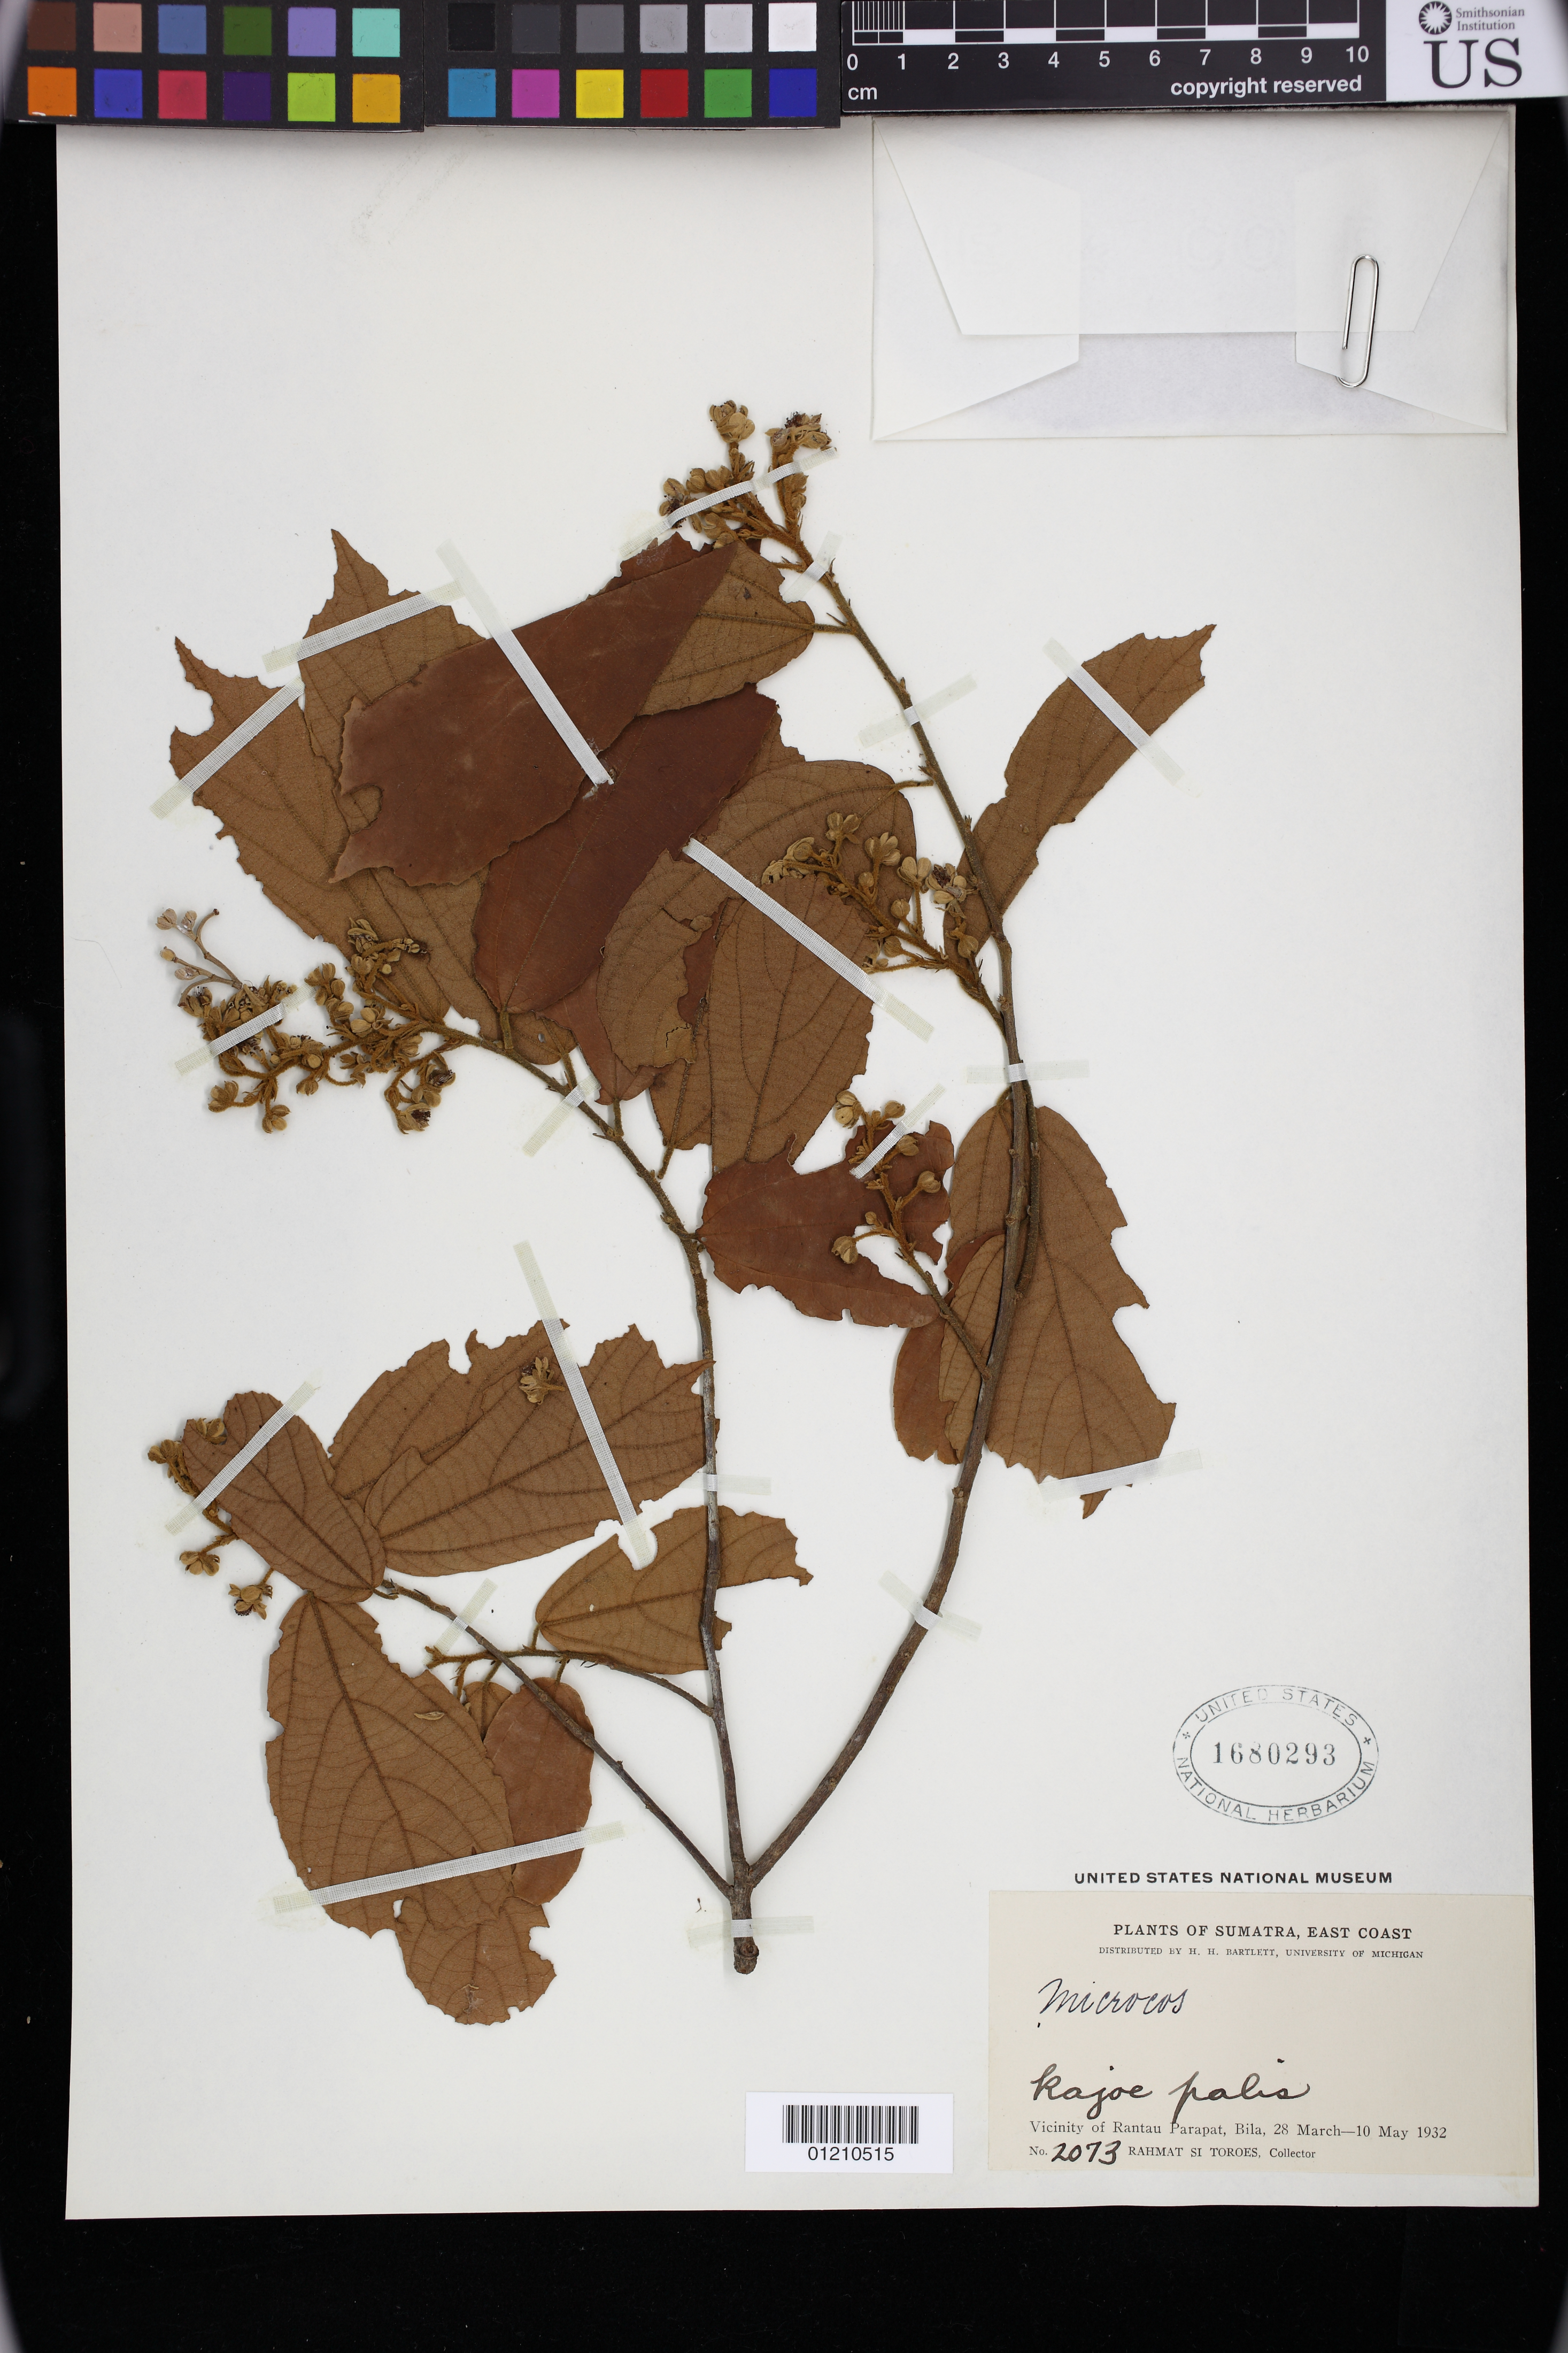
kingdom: Plantae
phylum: Tracheophyta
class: Magnoliopsida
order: Malvales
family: Malvaceae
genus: Microcos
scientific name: Microcos sp.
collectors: Rahmat Si Boeea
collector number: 2073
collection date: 1932-03-28/1932-05-10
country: Indonesia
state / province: Sumatra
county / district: Sumatera Utara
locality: Vicinity of Rantau Parapat, Bila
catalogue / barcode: US 1680293